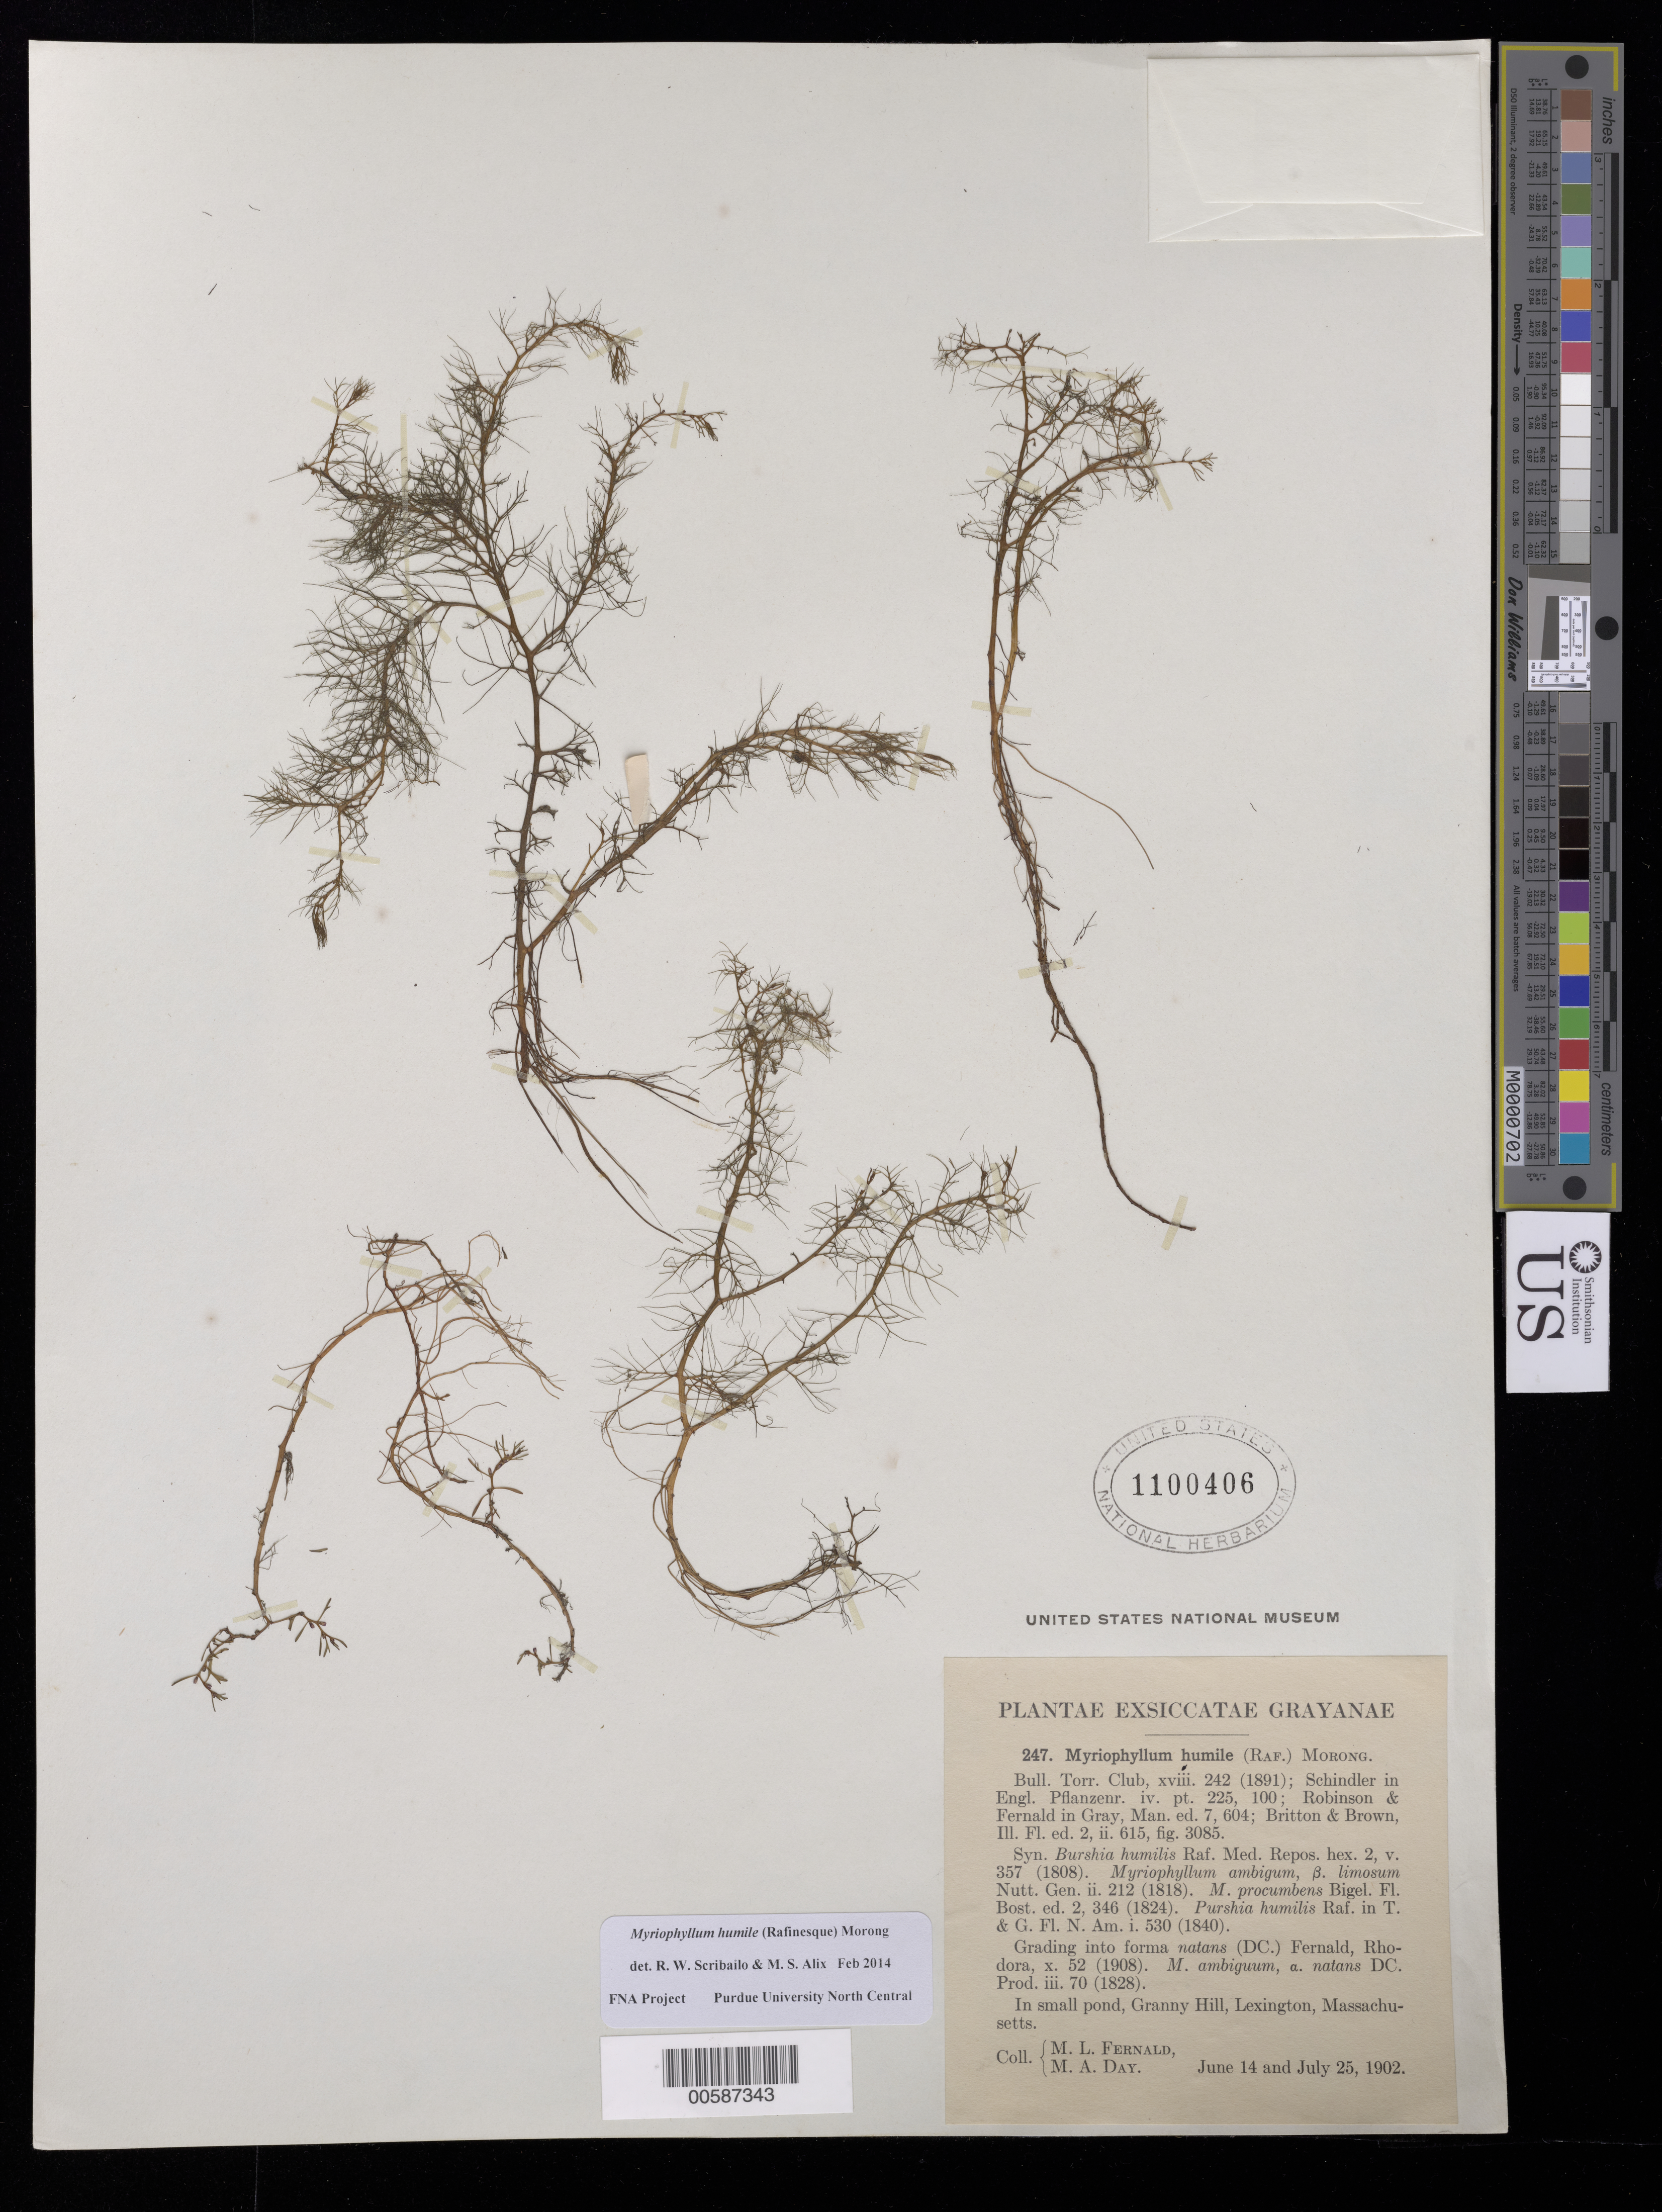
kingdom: Plantae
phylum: Tracheophyta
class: Magnoliopsida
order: Saxifragales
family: Haloragaceae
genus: Myriophyllum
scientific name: Myriophyllum humile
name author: (Raf.) Morong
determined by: Scribailo, R. W.; Alix, M. S.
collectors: M. L. Fernald & M. Day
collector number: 247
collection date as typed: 14 Jun 1902 and 25 Jul 1902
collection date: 1902-06-14,1902-07-25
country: United States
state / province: Massachusetts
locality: Lexington, Granny Hill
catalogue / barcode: US 1100406